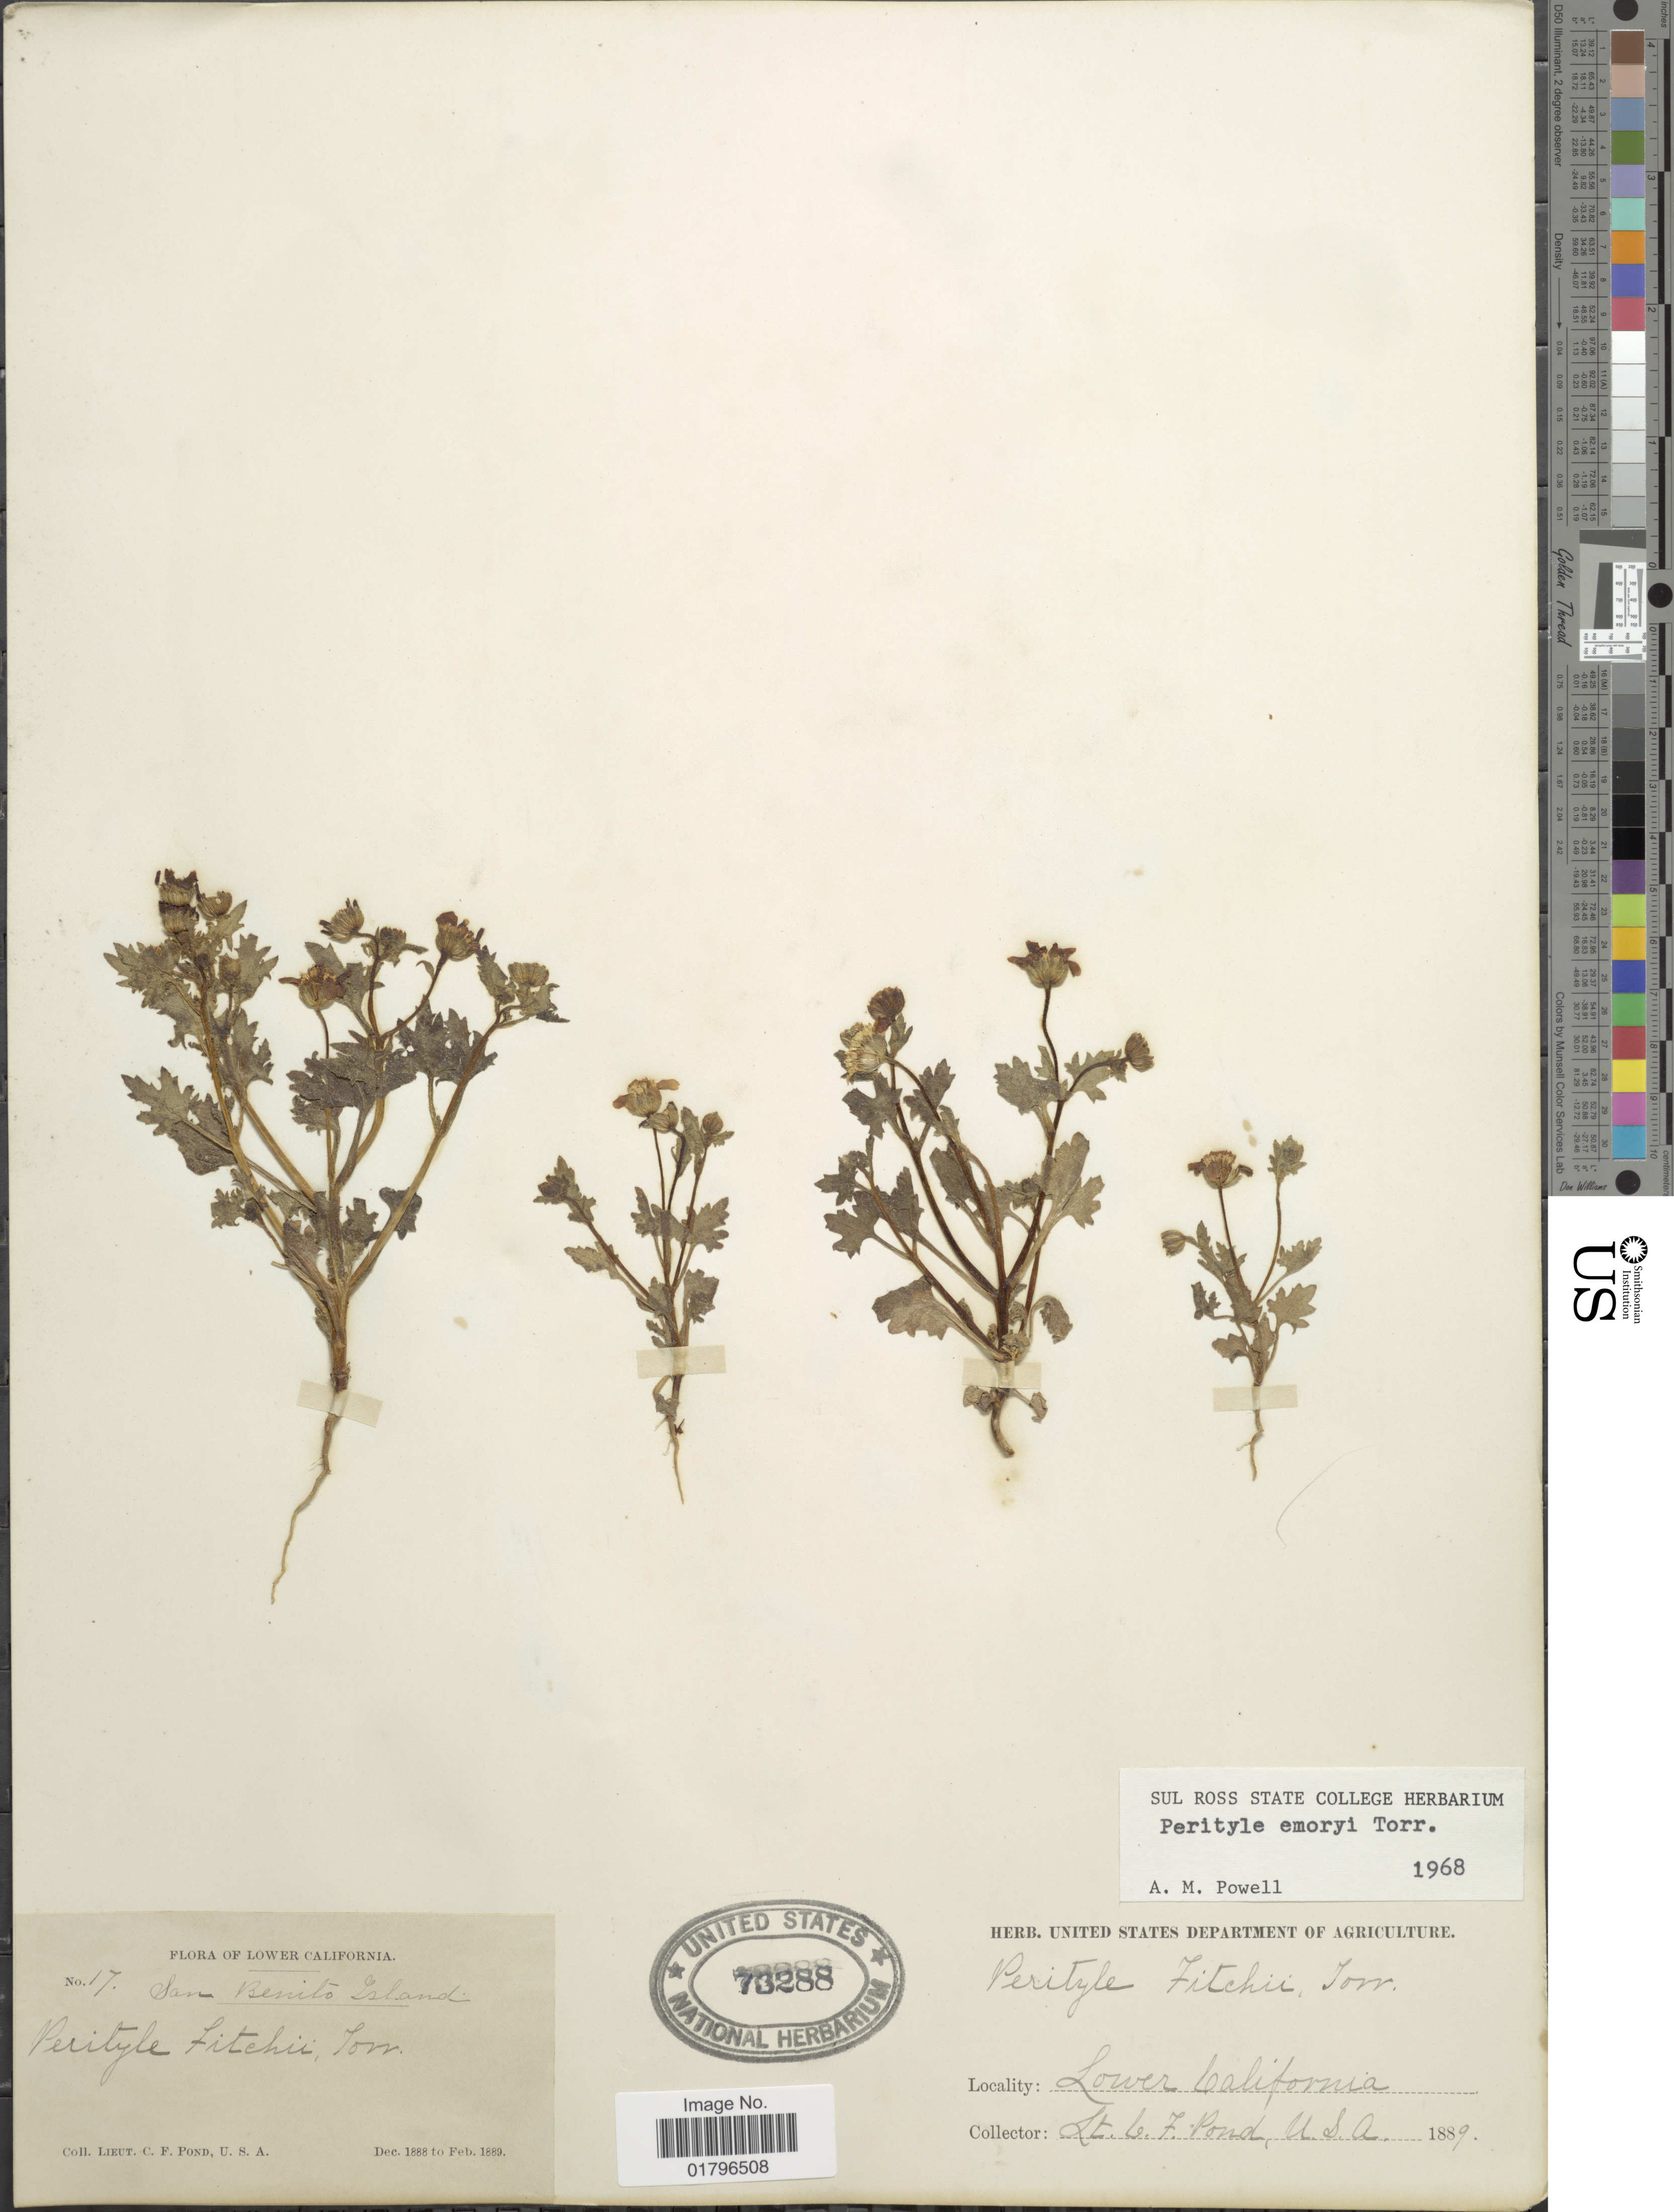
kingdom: Plantae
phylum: Tracheophyta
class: Magnoliopsida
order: Asterales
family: Asteraceae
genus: Perityle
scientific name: Perityle emoryi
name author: Torr.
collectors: C. Pond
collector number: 17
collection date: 1888-12/1889-02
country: Mexico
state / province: Baja California Sur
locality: Lower California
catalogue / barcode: US 73288